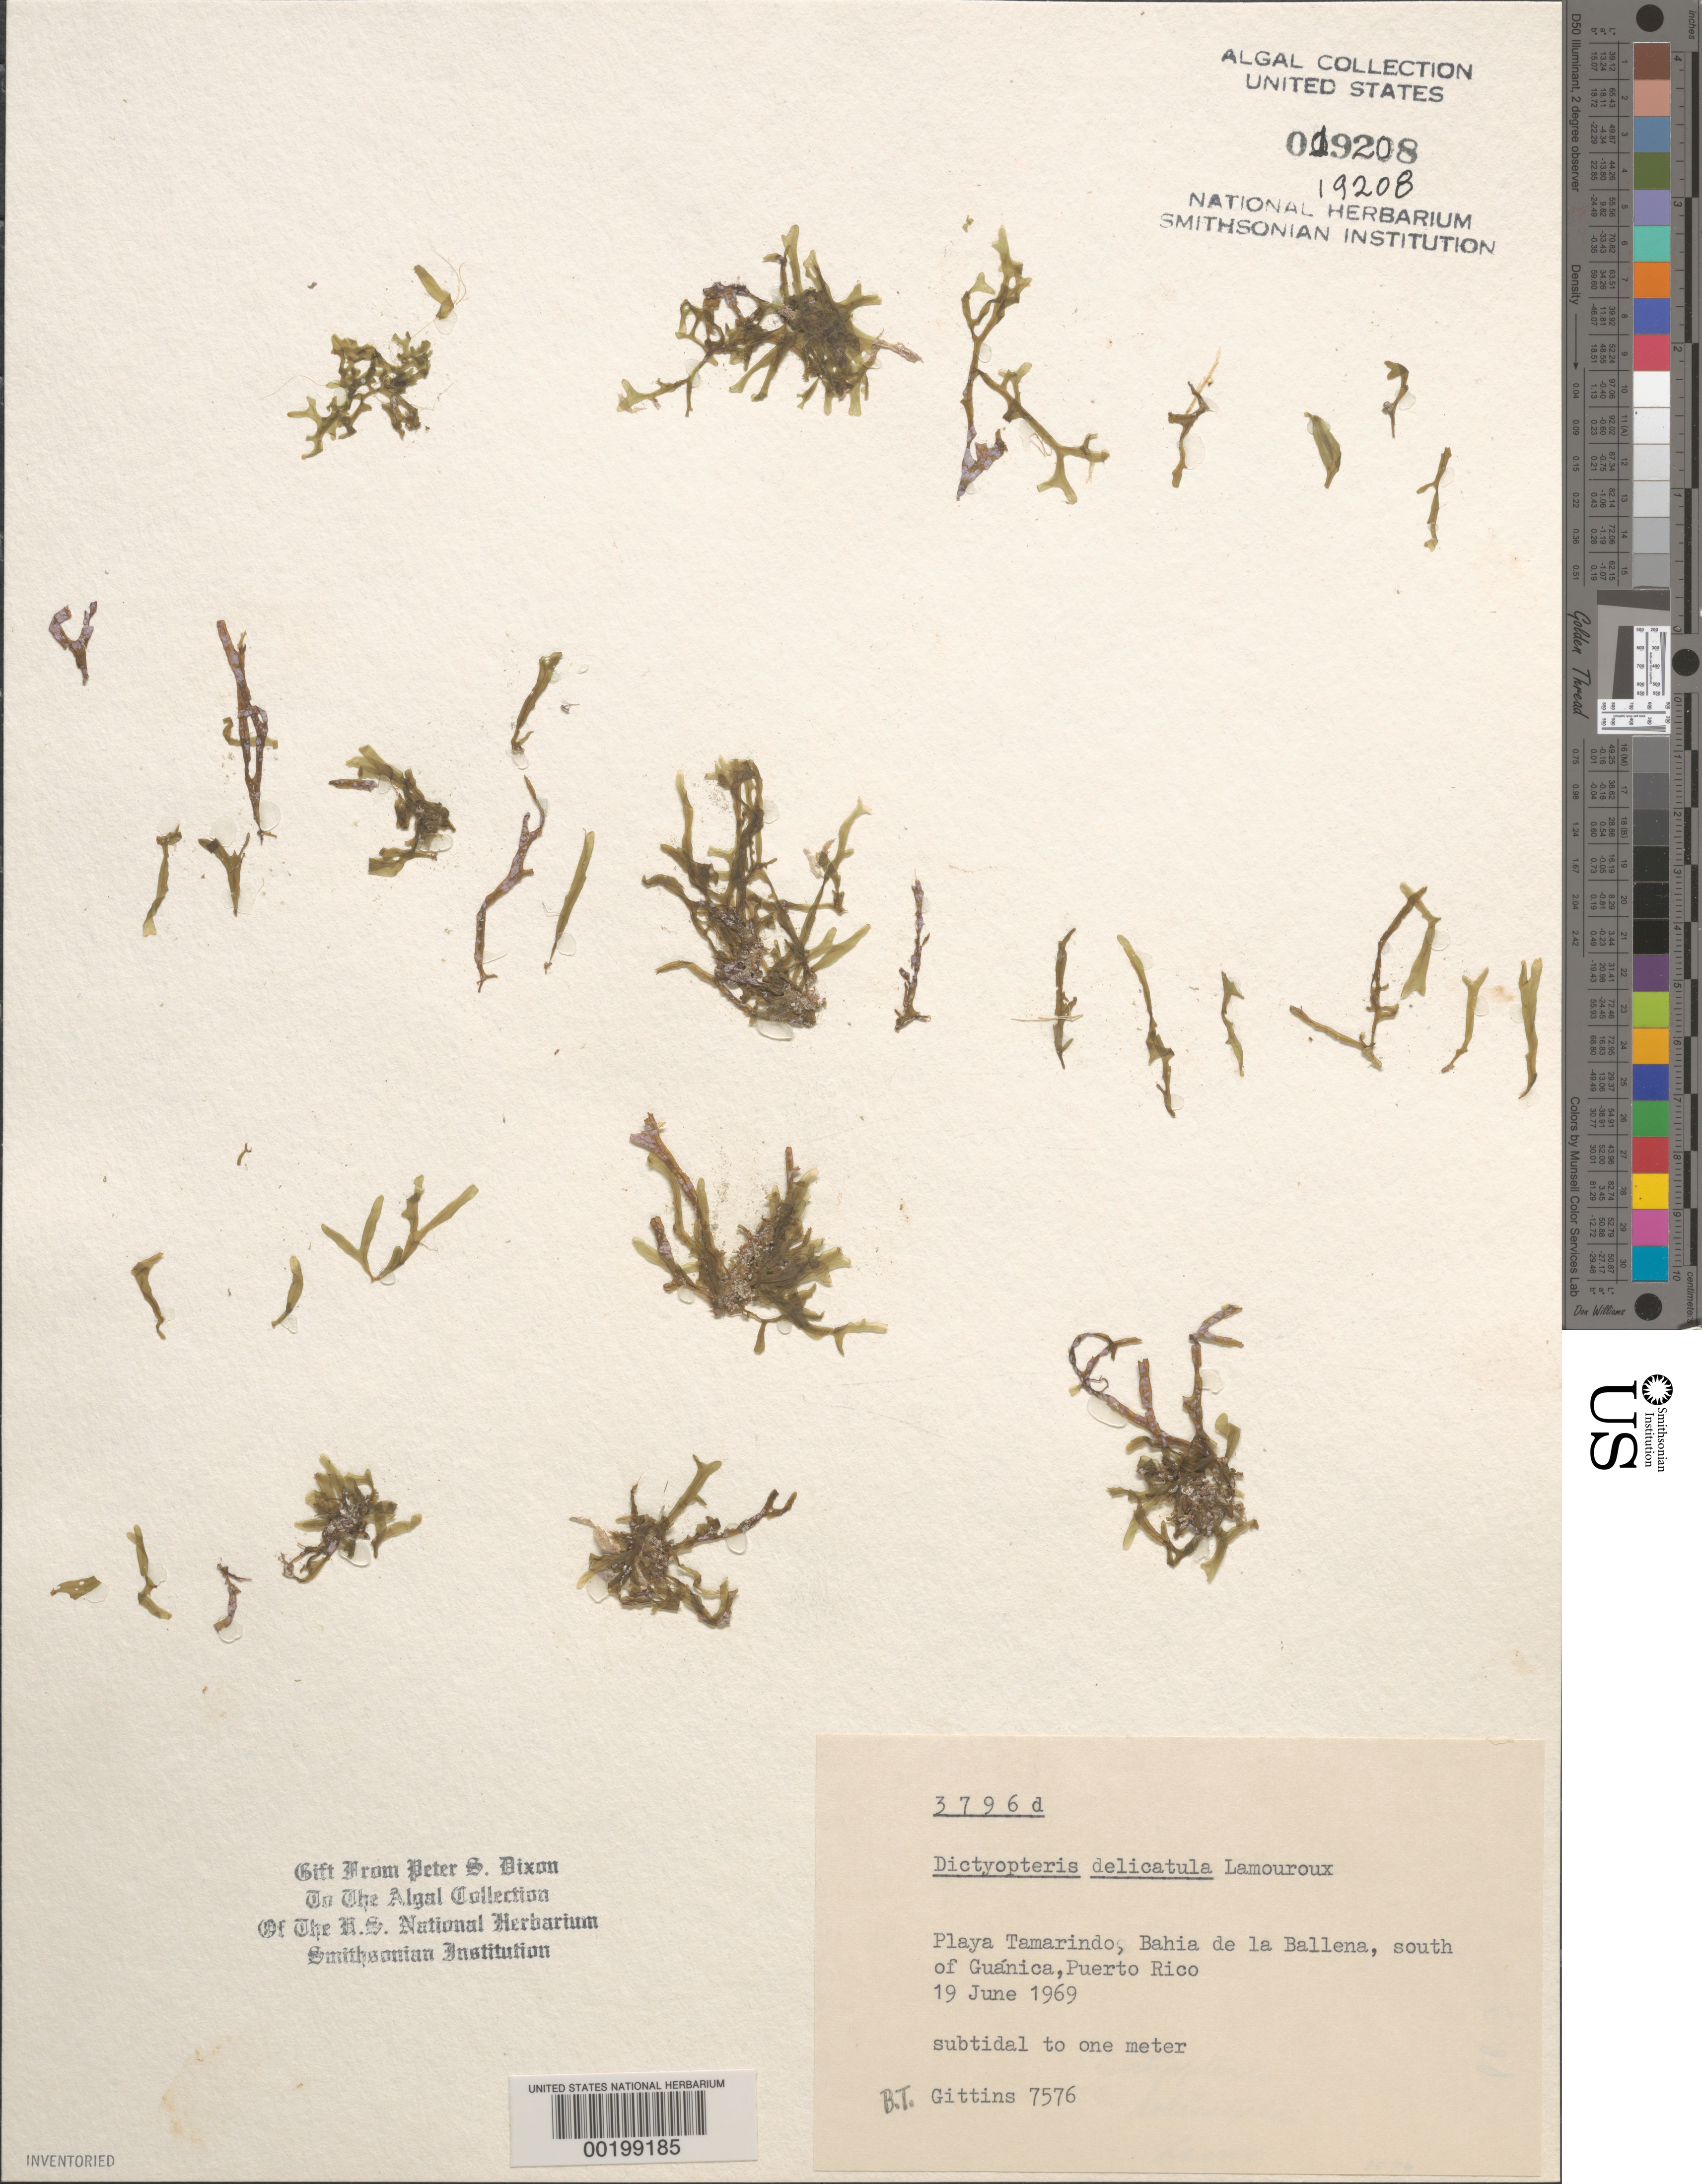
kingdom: Chromista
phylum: Ochrophyta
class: Phaeophyceae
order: Dictyotales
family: Dictyotaceae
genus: Dictyopteris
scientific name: Dictyopteris delicatula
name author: J.V.Lamouroux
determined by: Dixon, P. S.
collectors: B. Gittins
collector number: BTG 7576 & PSD 3796D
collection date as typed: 19 Jun 1969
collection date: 1969-06-19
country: Puerto Rico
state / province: Guanica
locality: Playa tamarindo, bahia de la ballena, near guanica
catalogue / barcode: US 19208